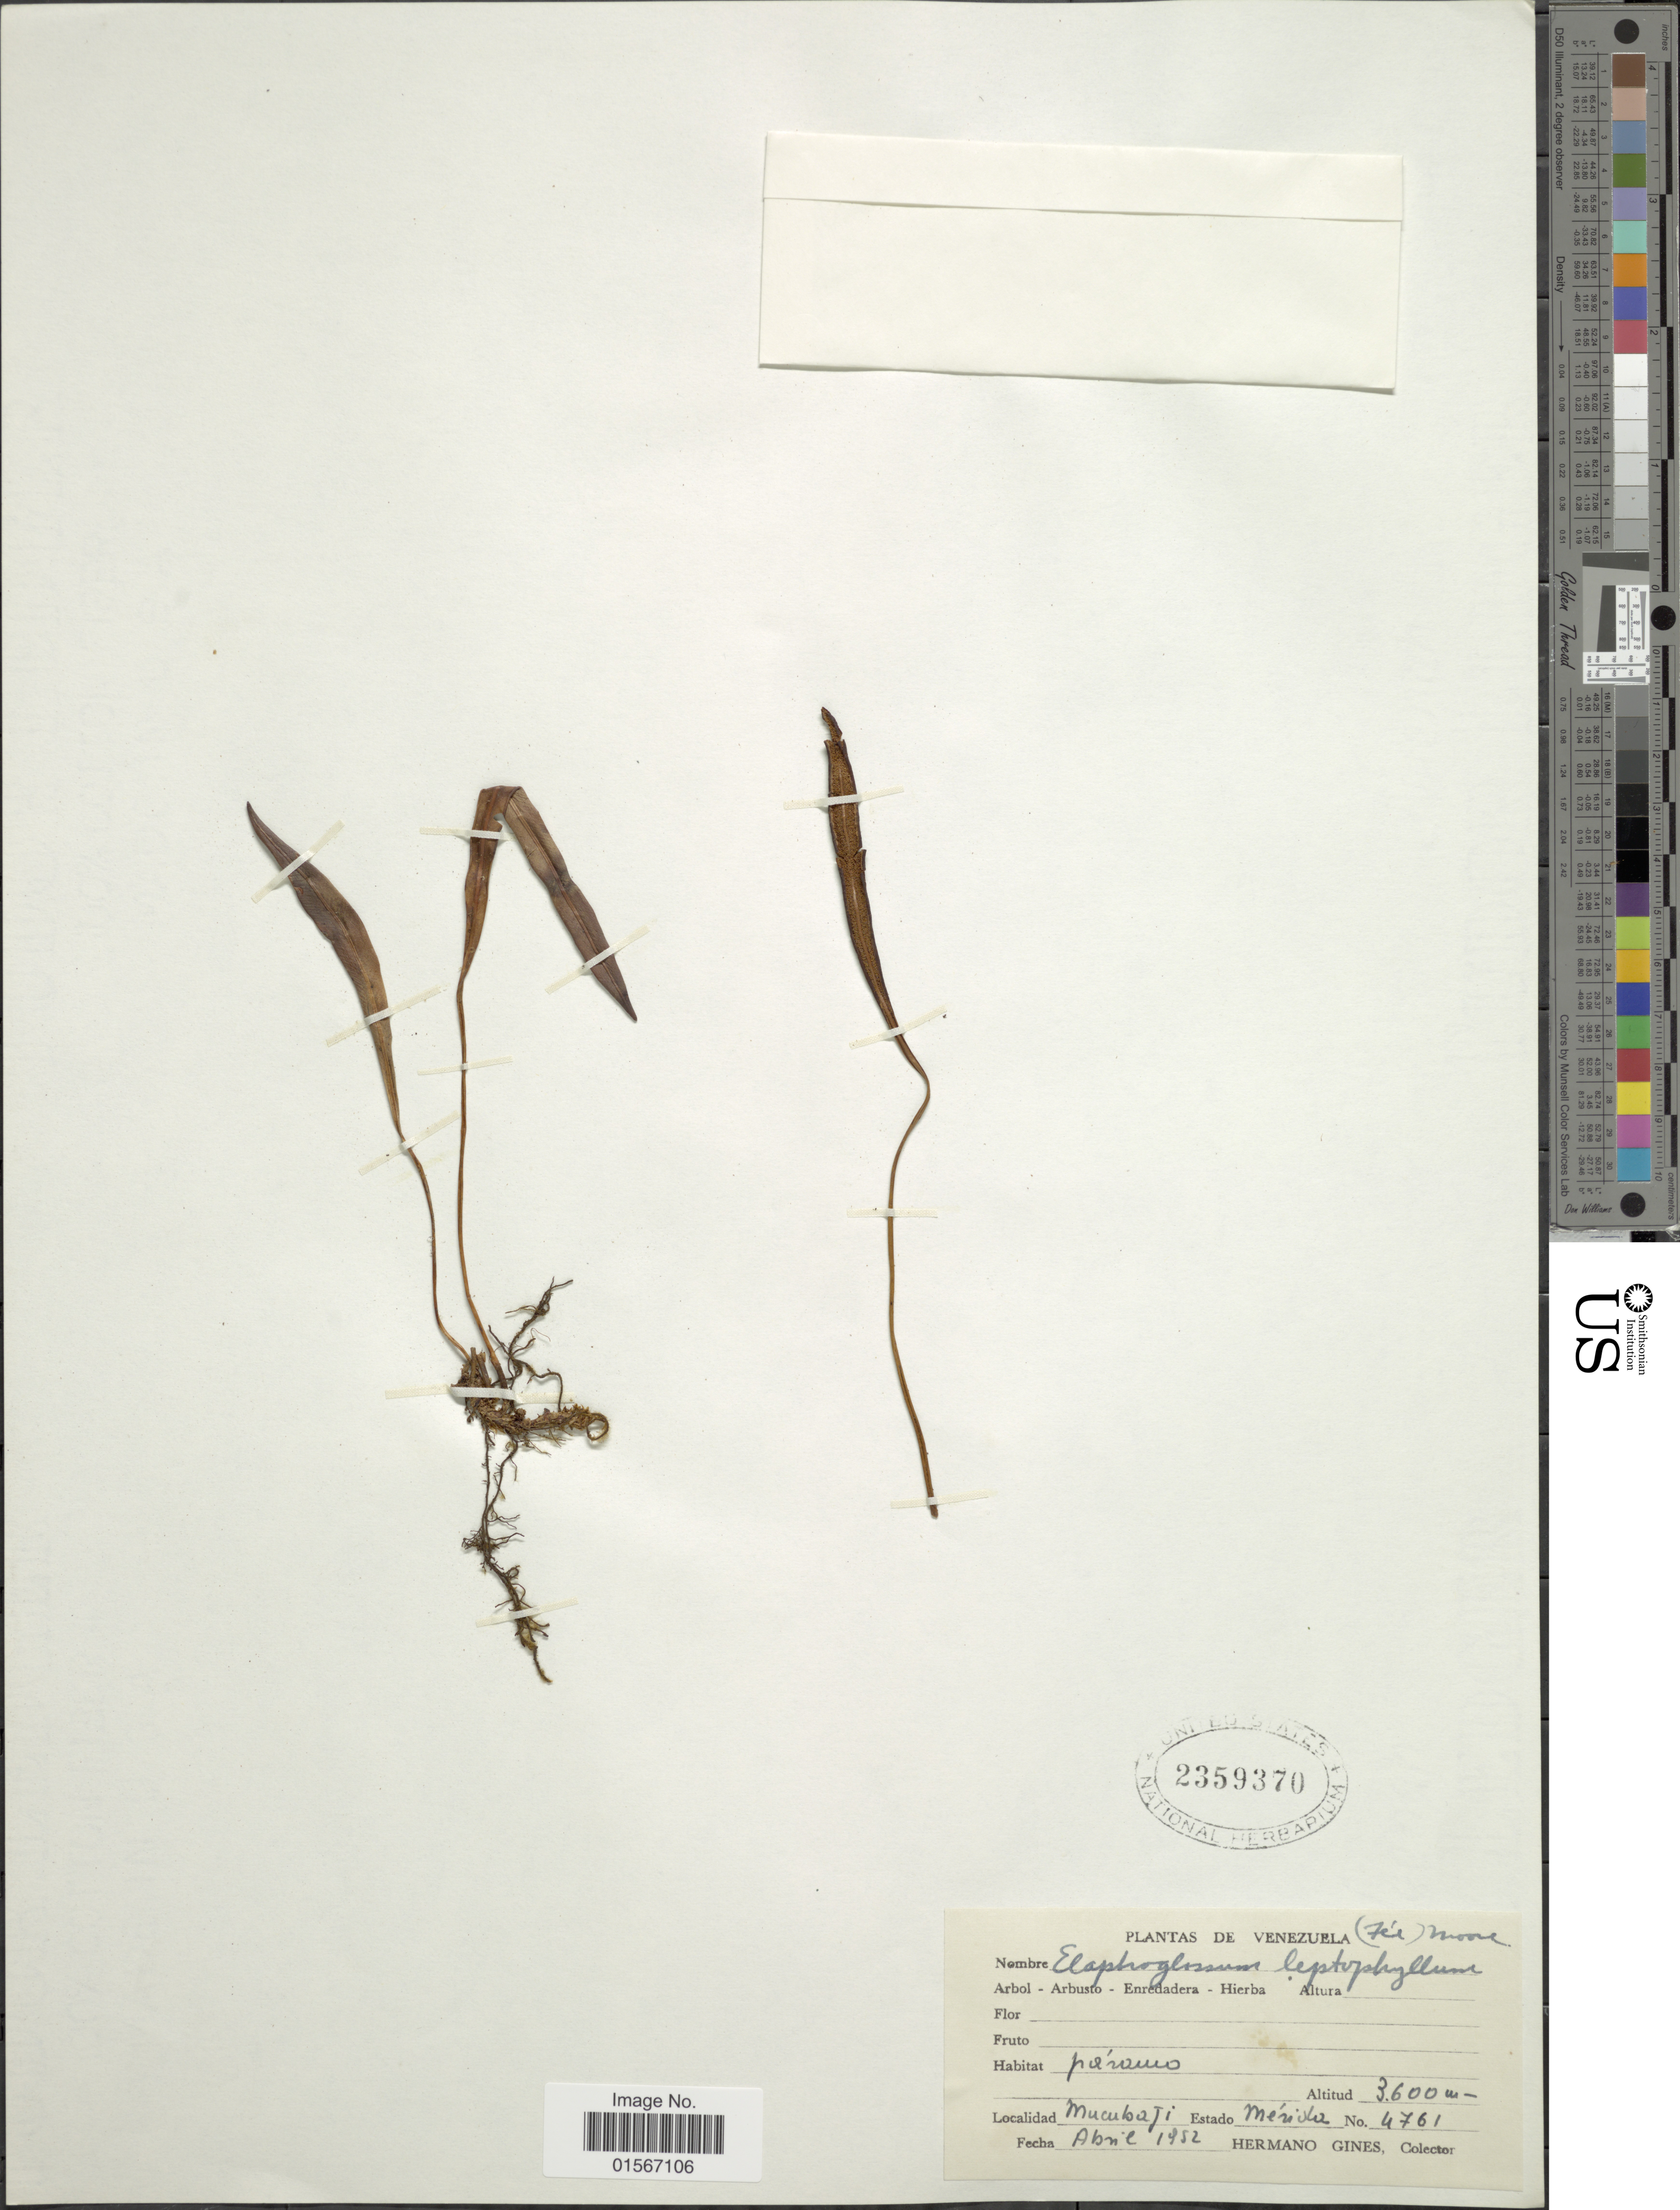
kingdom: Plantae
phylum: Tracheophyta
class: Polypodiopsida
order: Polypodiales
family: Dryopteridaceae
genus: Elaphoglossum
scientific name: Elaphoglossum minutum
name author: (Pohl ex Fée) T. Moore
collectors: Bro. Gines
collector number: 4761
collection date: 1952-04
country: Venezuela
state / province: Mérida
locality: Mucubati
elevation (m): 3600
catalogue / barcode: US 2359370